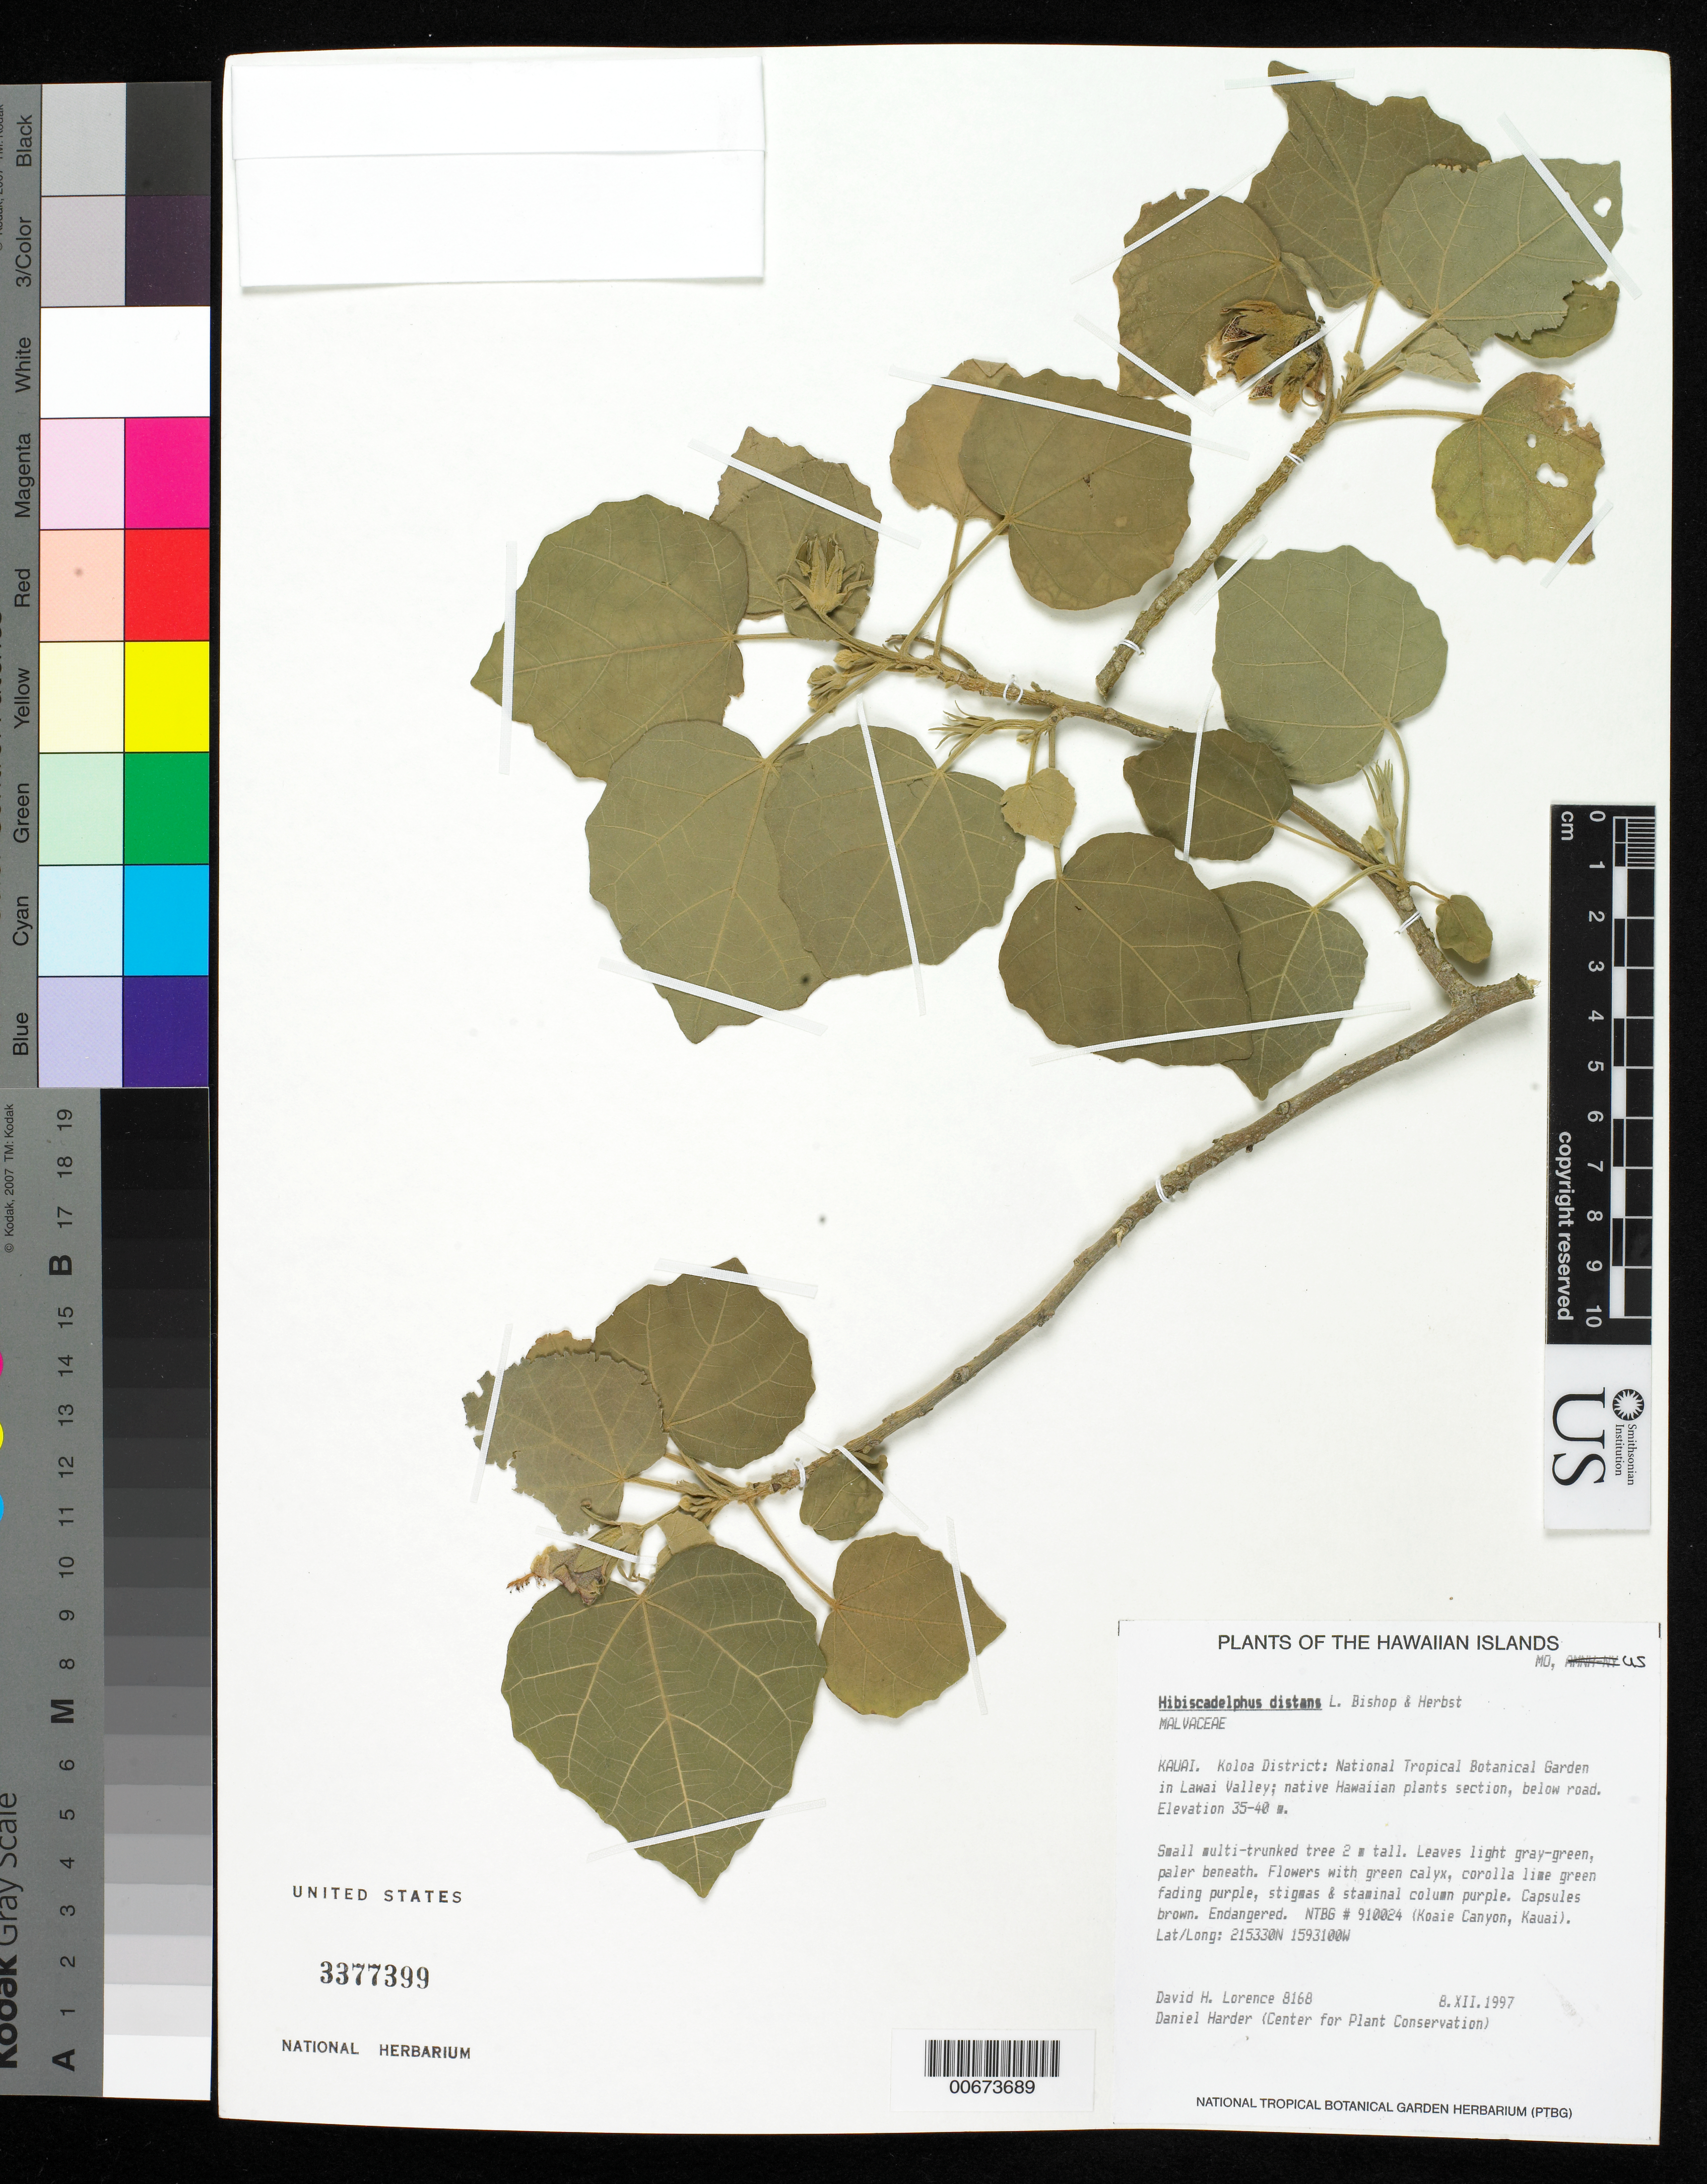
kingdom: Plantae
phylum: Tracheophyta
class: Magnoliopsida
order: Malvales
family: Malvaceae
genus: Hibiscadelphus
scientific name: Hibiscadelphus distans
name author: L.E. Bishop & D.R. Herbst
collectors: D. Lorence & D. Harder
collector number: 8168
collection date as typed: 8 Dec 1997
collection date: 1997-12-08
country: United States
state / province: Hawaii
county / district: Kauai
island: Kaua'i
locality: Koloa District, National Tropical Botanical Garden in Lawa'i Valley, native Hawaiian plants section, below road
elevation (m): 35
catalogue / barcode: US 3377399